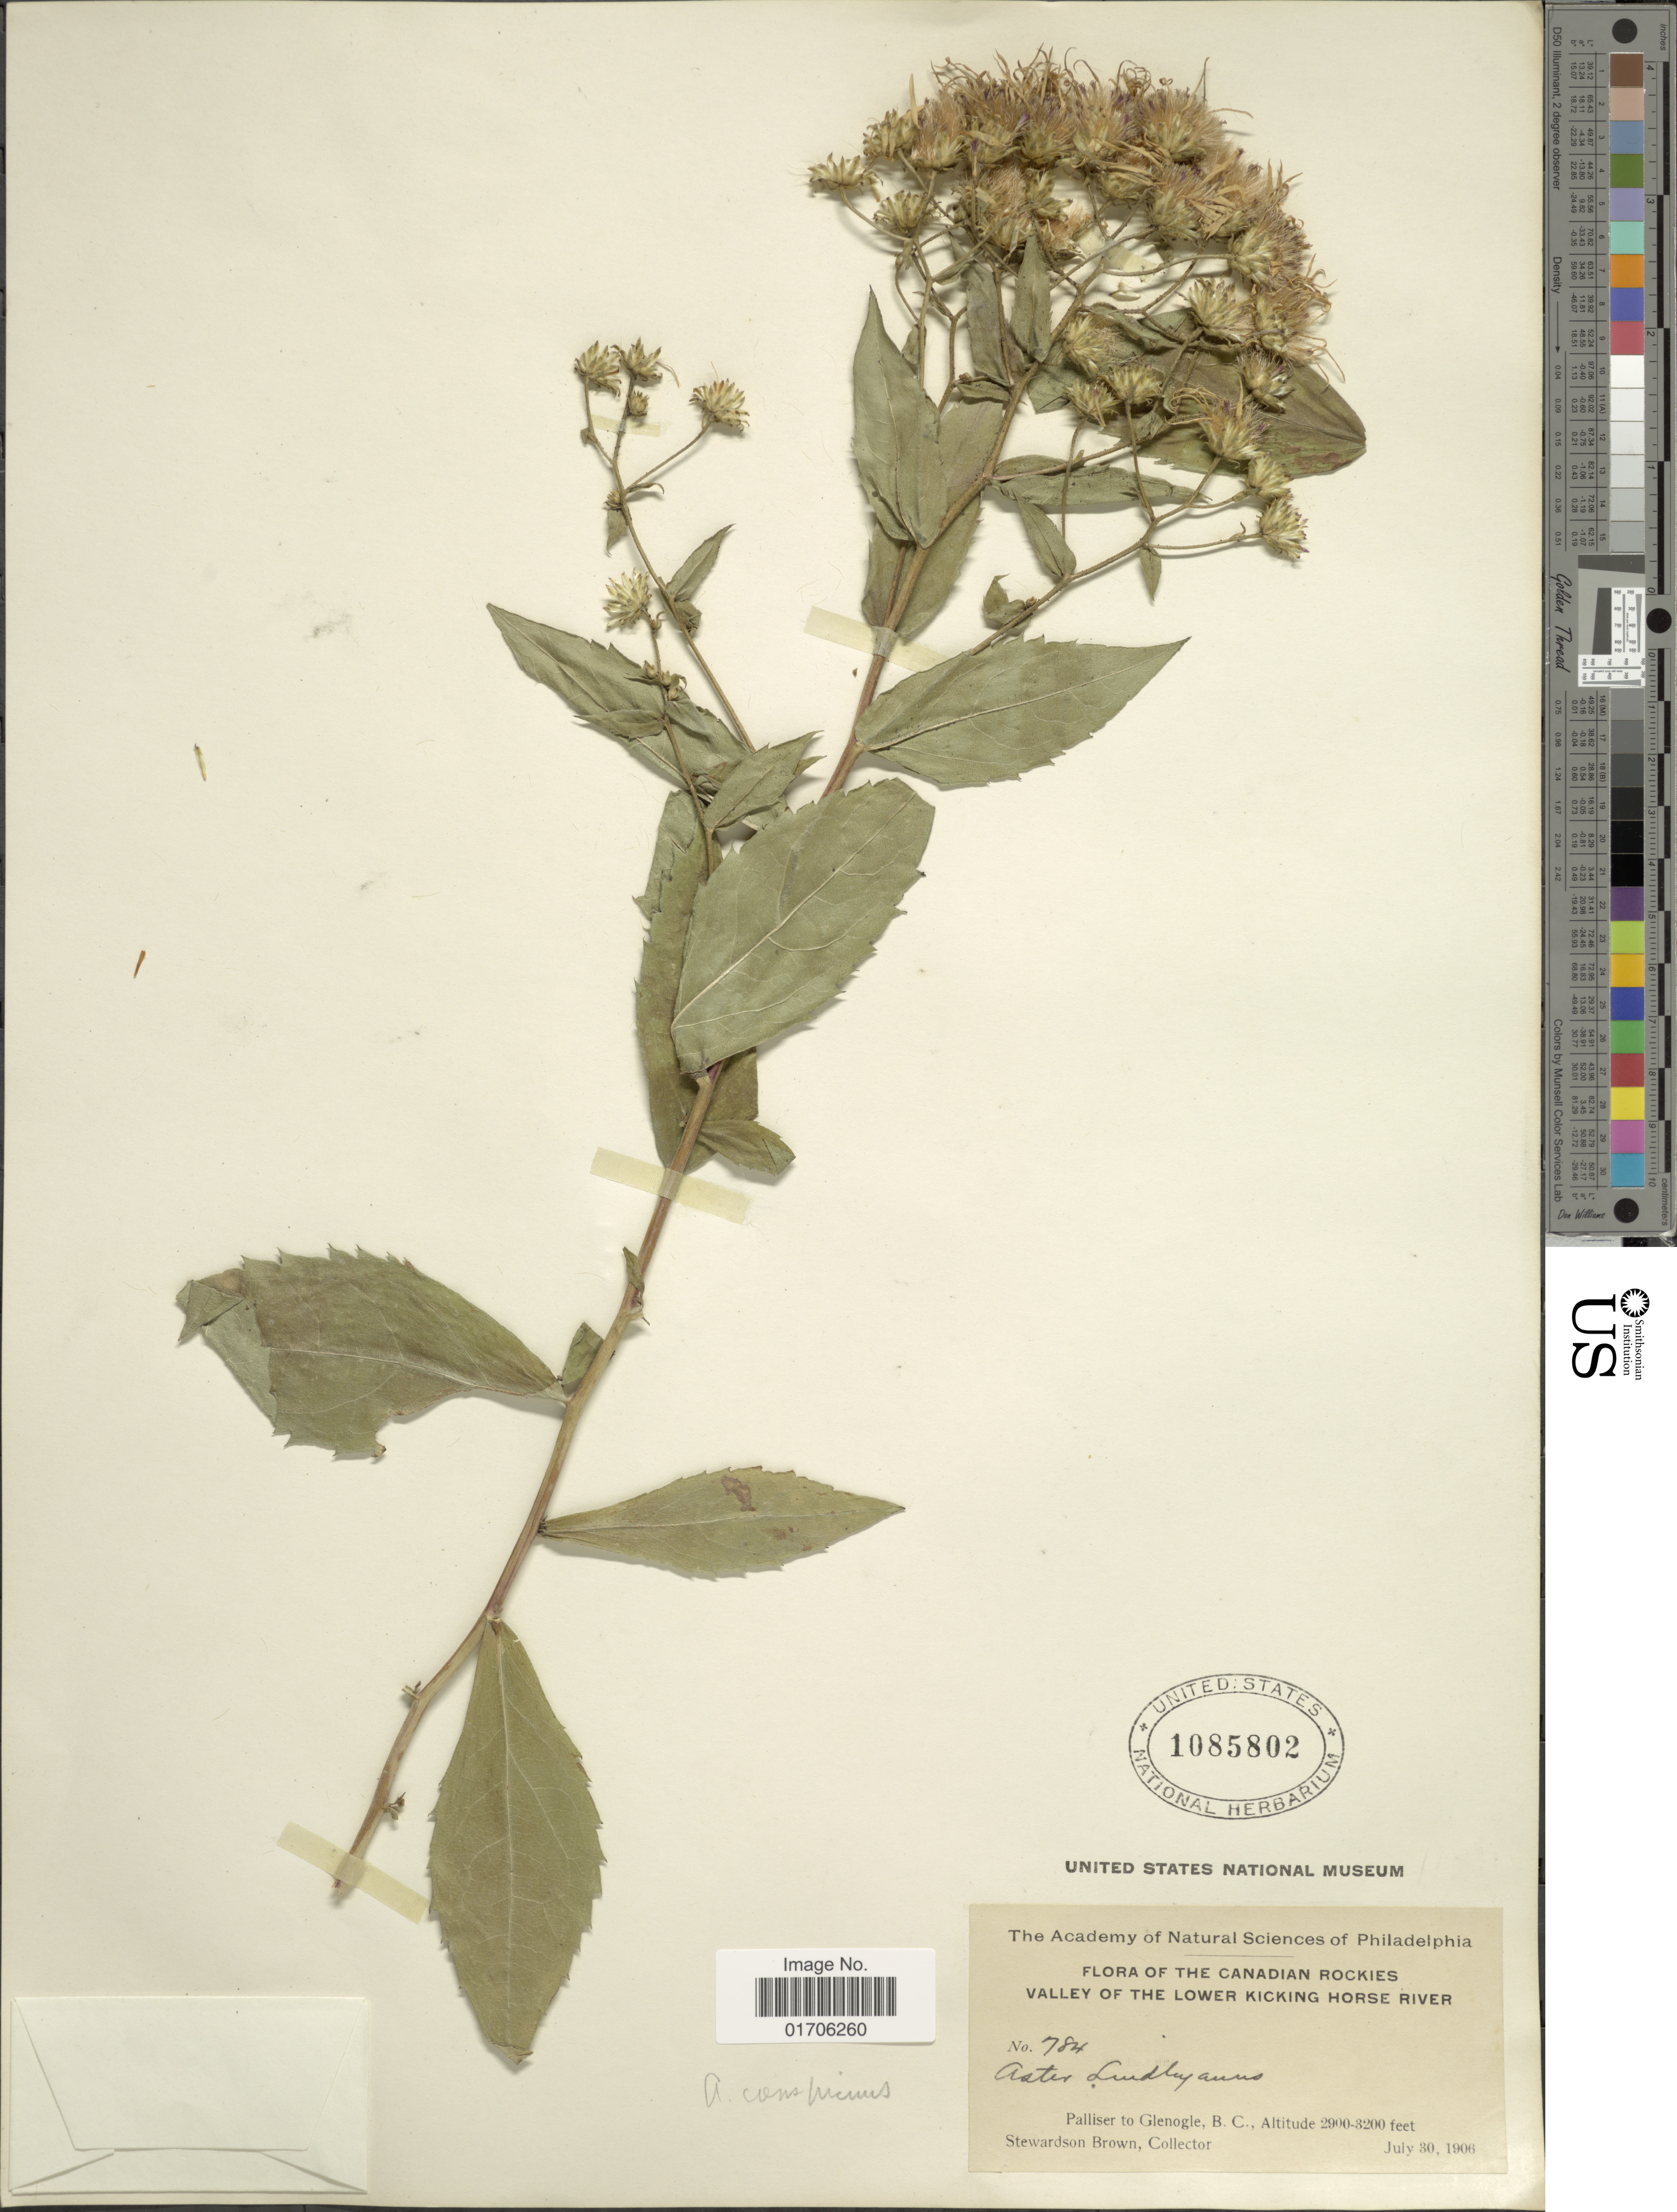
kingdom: Plantae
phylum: Tracheophyta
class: Magnoliopsida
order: Asterales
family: Asteraceae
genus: Eurybia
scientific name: Eurybia conspicua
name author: (Lindl.) G.L. Nesom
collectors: S. Brown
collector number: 784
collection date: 1906-07-30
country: Canada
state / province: British Columbia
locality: Canadian Rockies. Valley of the Lower Kicking Horse River. Palliser to Glenogle, B.C.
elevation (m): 884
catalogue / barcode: US 1085802